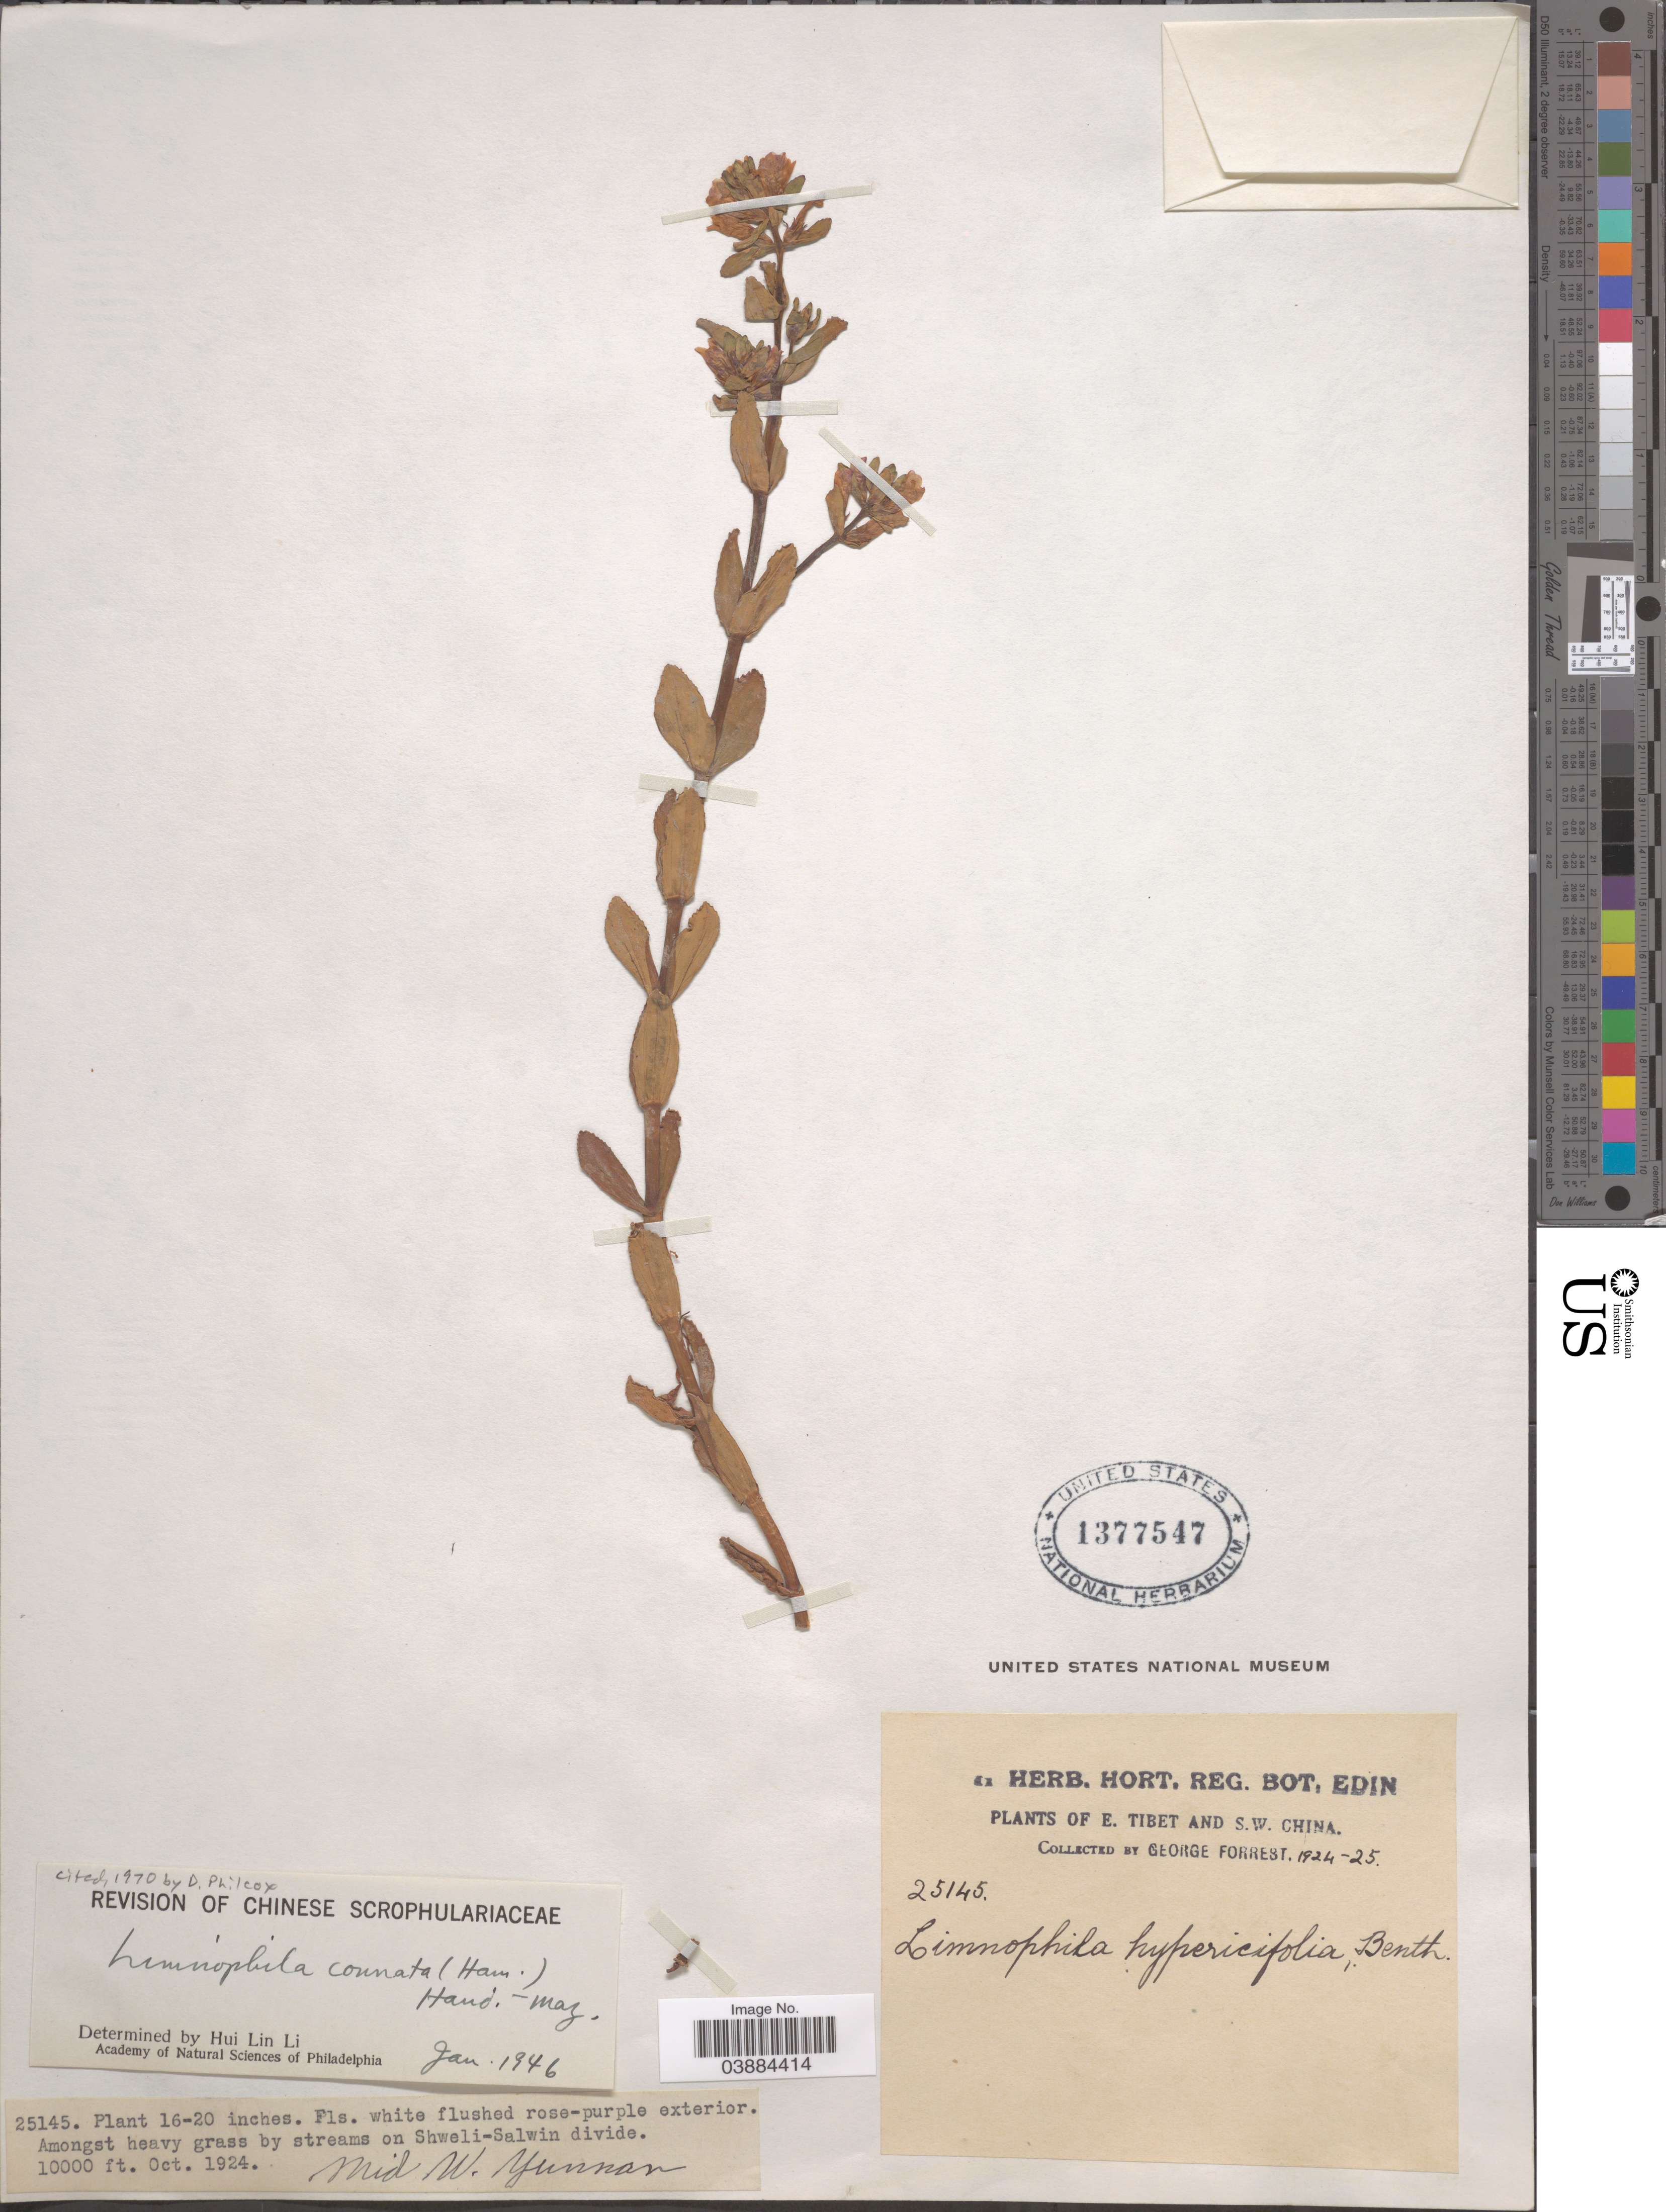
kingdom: Plantae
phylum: Tracheophyta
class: Magnoliopsida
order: Lamiales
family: Plantaginaceae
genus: Limnophila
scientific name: Limnophila connata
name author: (Buch.-Ham. ex D. Don) Hand.-Mazz.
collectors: G. Forrest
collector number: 25145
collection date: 1924-10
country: China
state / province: Yunnan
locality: E. Tibet and S.W. China. Amongst heavy grass by streams on Shweli-Salwin divide. Mid. W. Yunnan.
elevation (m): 3048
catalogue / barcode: US 1377547